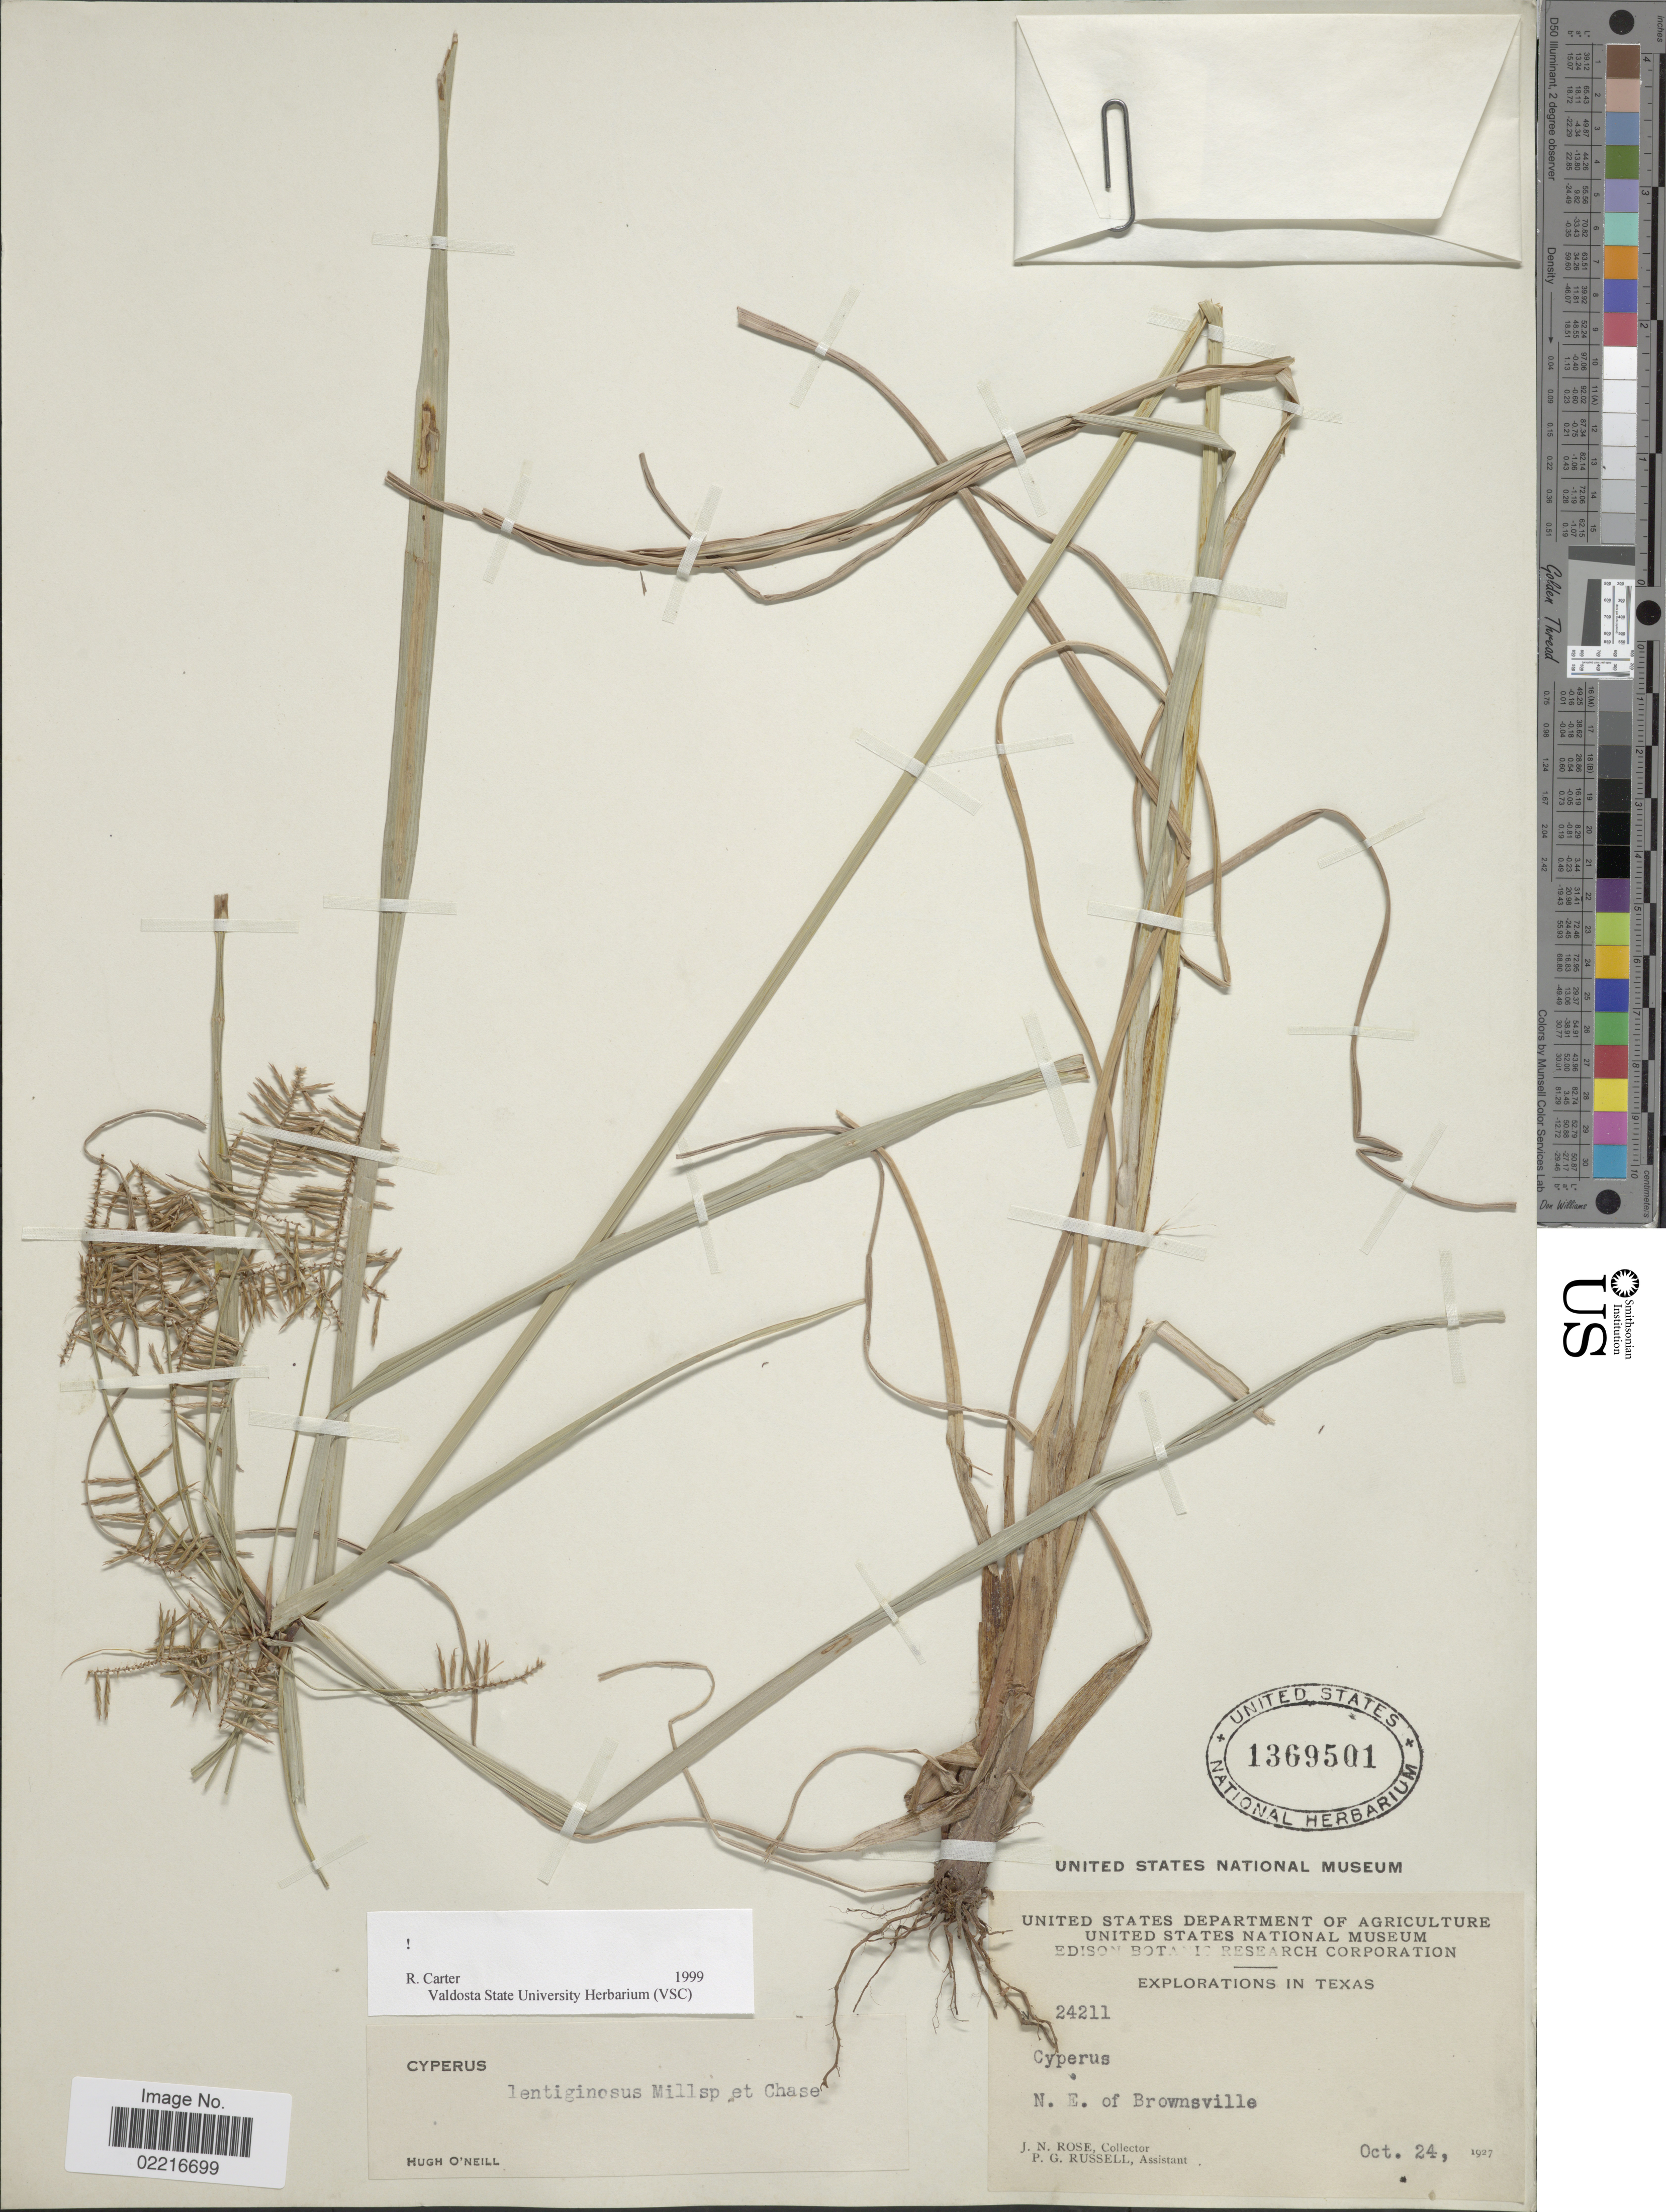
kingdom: Plantae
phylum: Tracheophyta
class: Liliopsida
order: Poales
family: Cyperaceae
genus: Cyperus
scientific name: Cyperus lentiginosus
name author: Millsp. & Chase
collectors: J. N. Rose & P. G. Russell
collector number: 24211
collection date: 1927-10-24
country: United States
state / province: Texas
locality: N. E. of Brownsville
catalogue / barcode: US 1369501